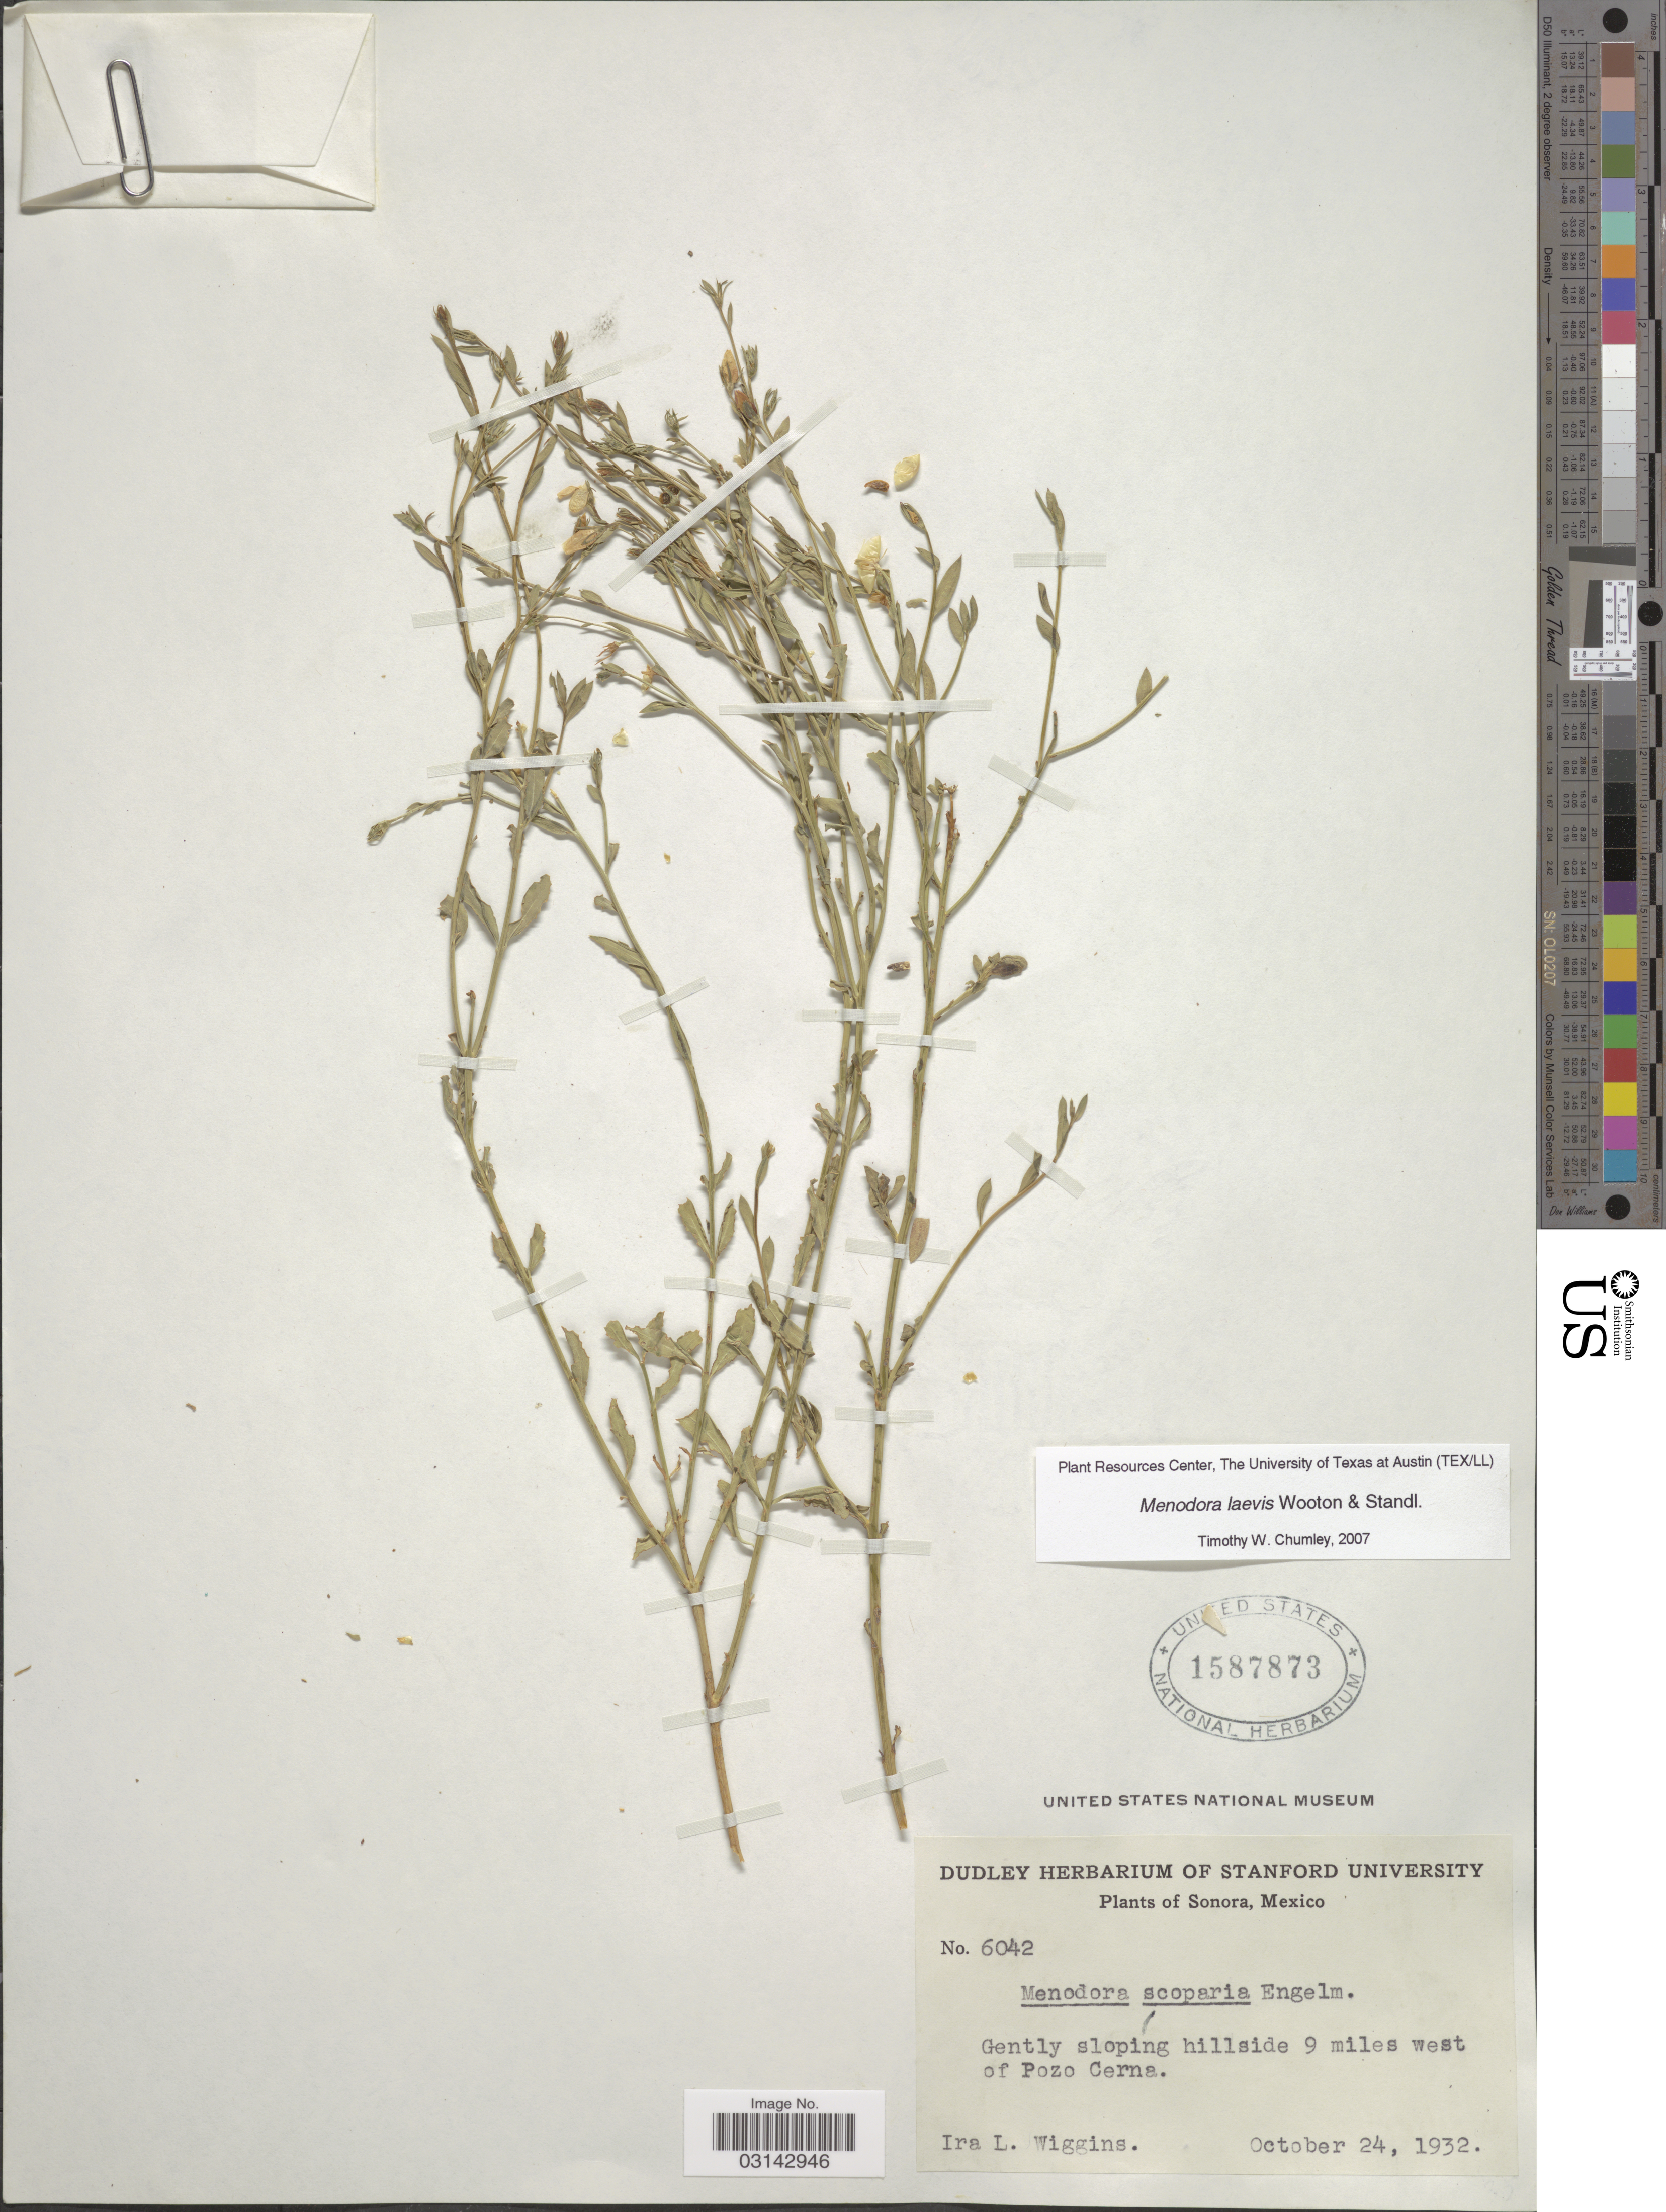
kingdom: Plantae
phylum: Tracheophyta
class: Magnoliopsida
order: Lamiales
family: Oleaceae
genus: Menodora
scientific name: Menodora laevis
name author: Wooton & Standl.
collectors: I. L. Wiggins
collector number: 6042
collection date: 1934-10-24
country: Mexico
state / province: Sonora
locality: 9 miles west of Pozo Cerna.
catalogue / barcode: US 1587873